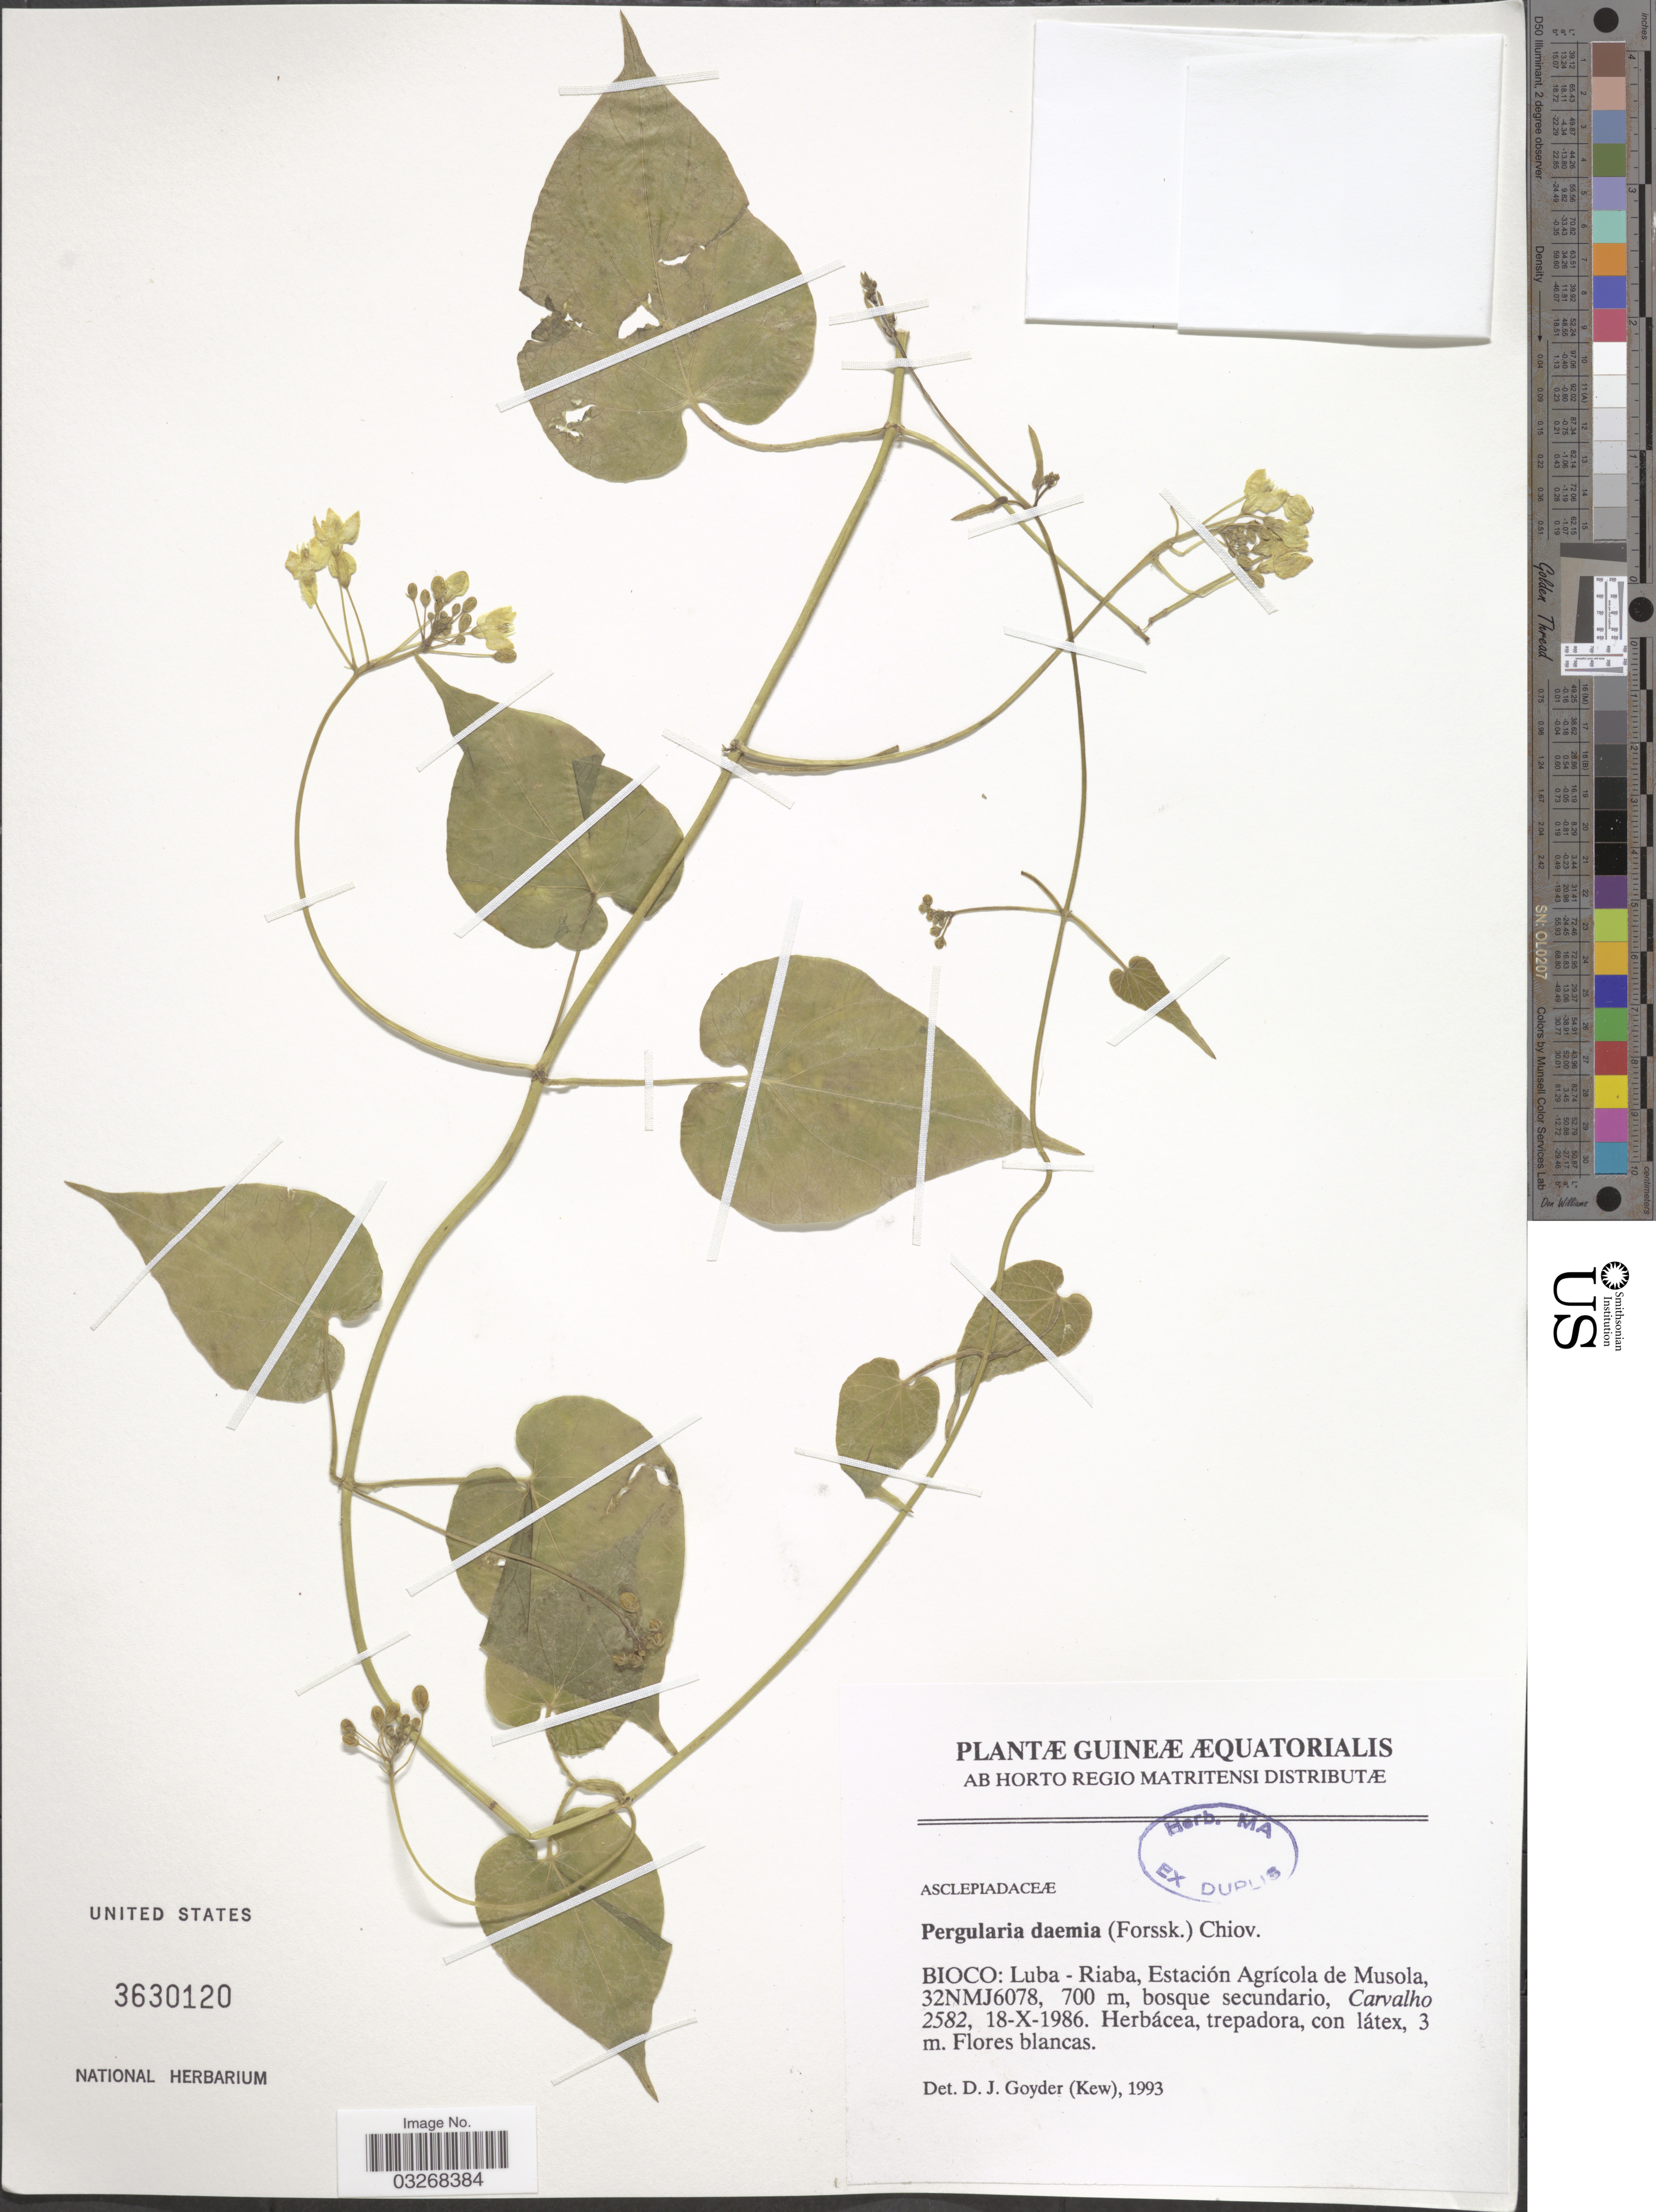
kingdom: Plantae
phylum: Tracheophyta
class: Magnoliopsida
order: Gentianales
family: Apocynaceae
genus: Pergularia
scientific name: Pergularia daemia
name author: (Forssk.) Chiov.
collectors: Carvalho, --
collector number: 2582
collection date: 1986-10-18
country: Equatorial Guinea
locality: Guineæ Æquatorialis. Bioco: Luba-Riaba, Estación Agrícola de Musola, 32NMJ6078.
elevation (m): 700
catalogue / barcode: US 3630120